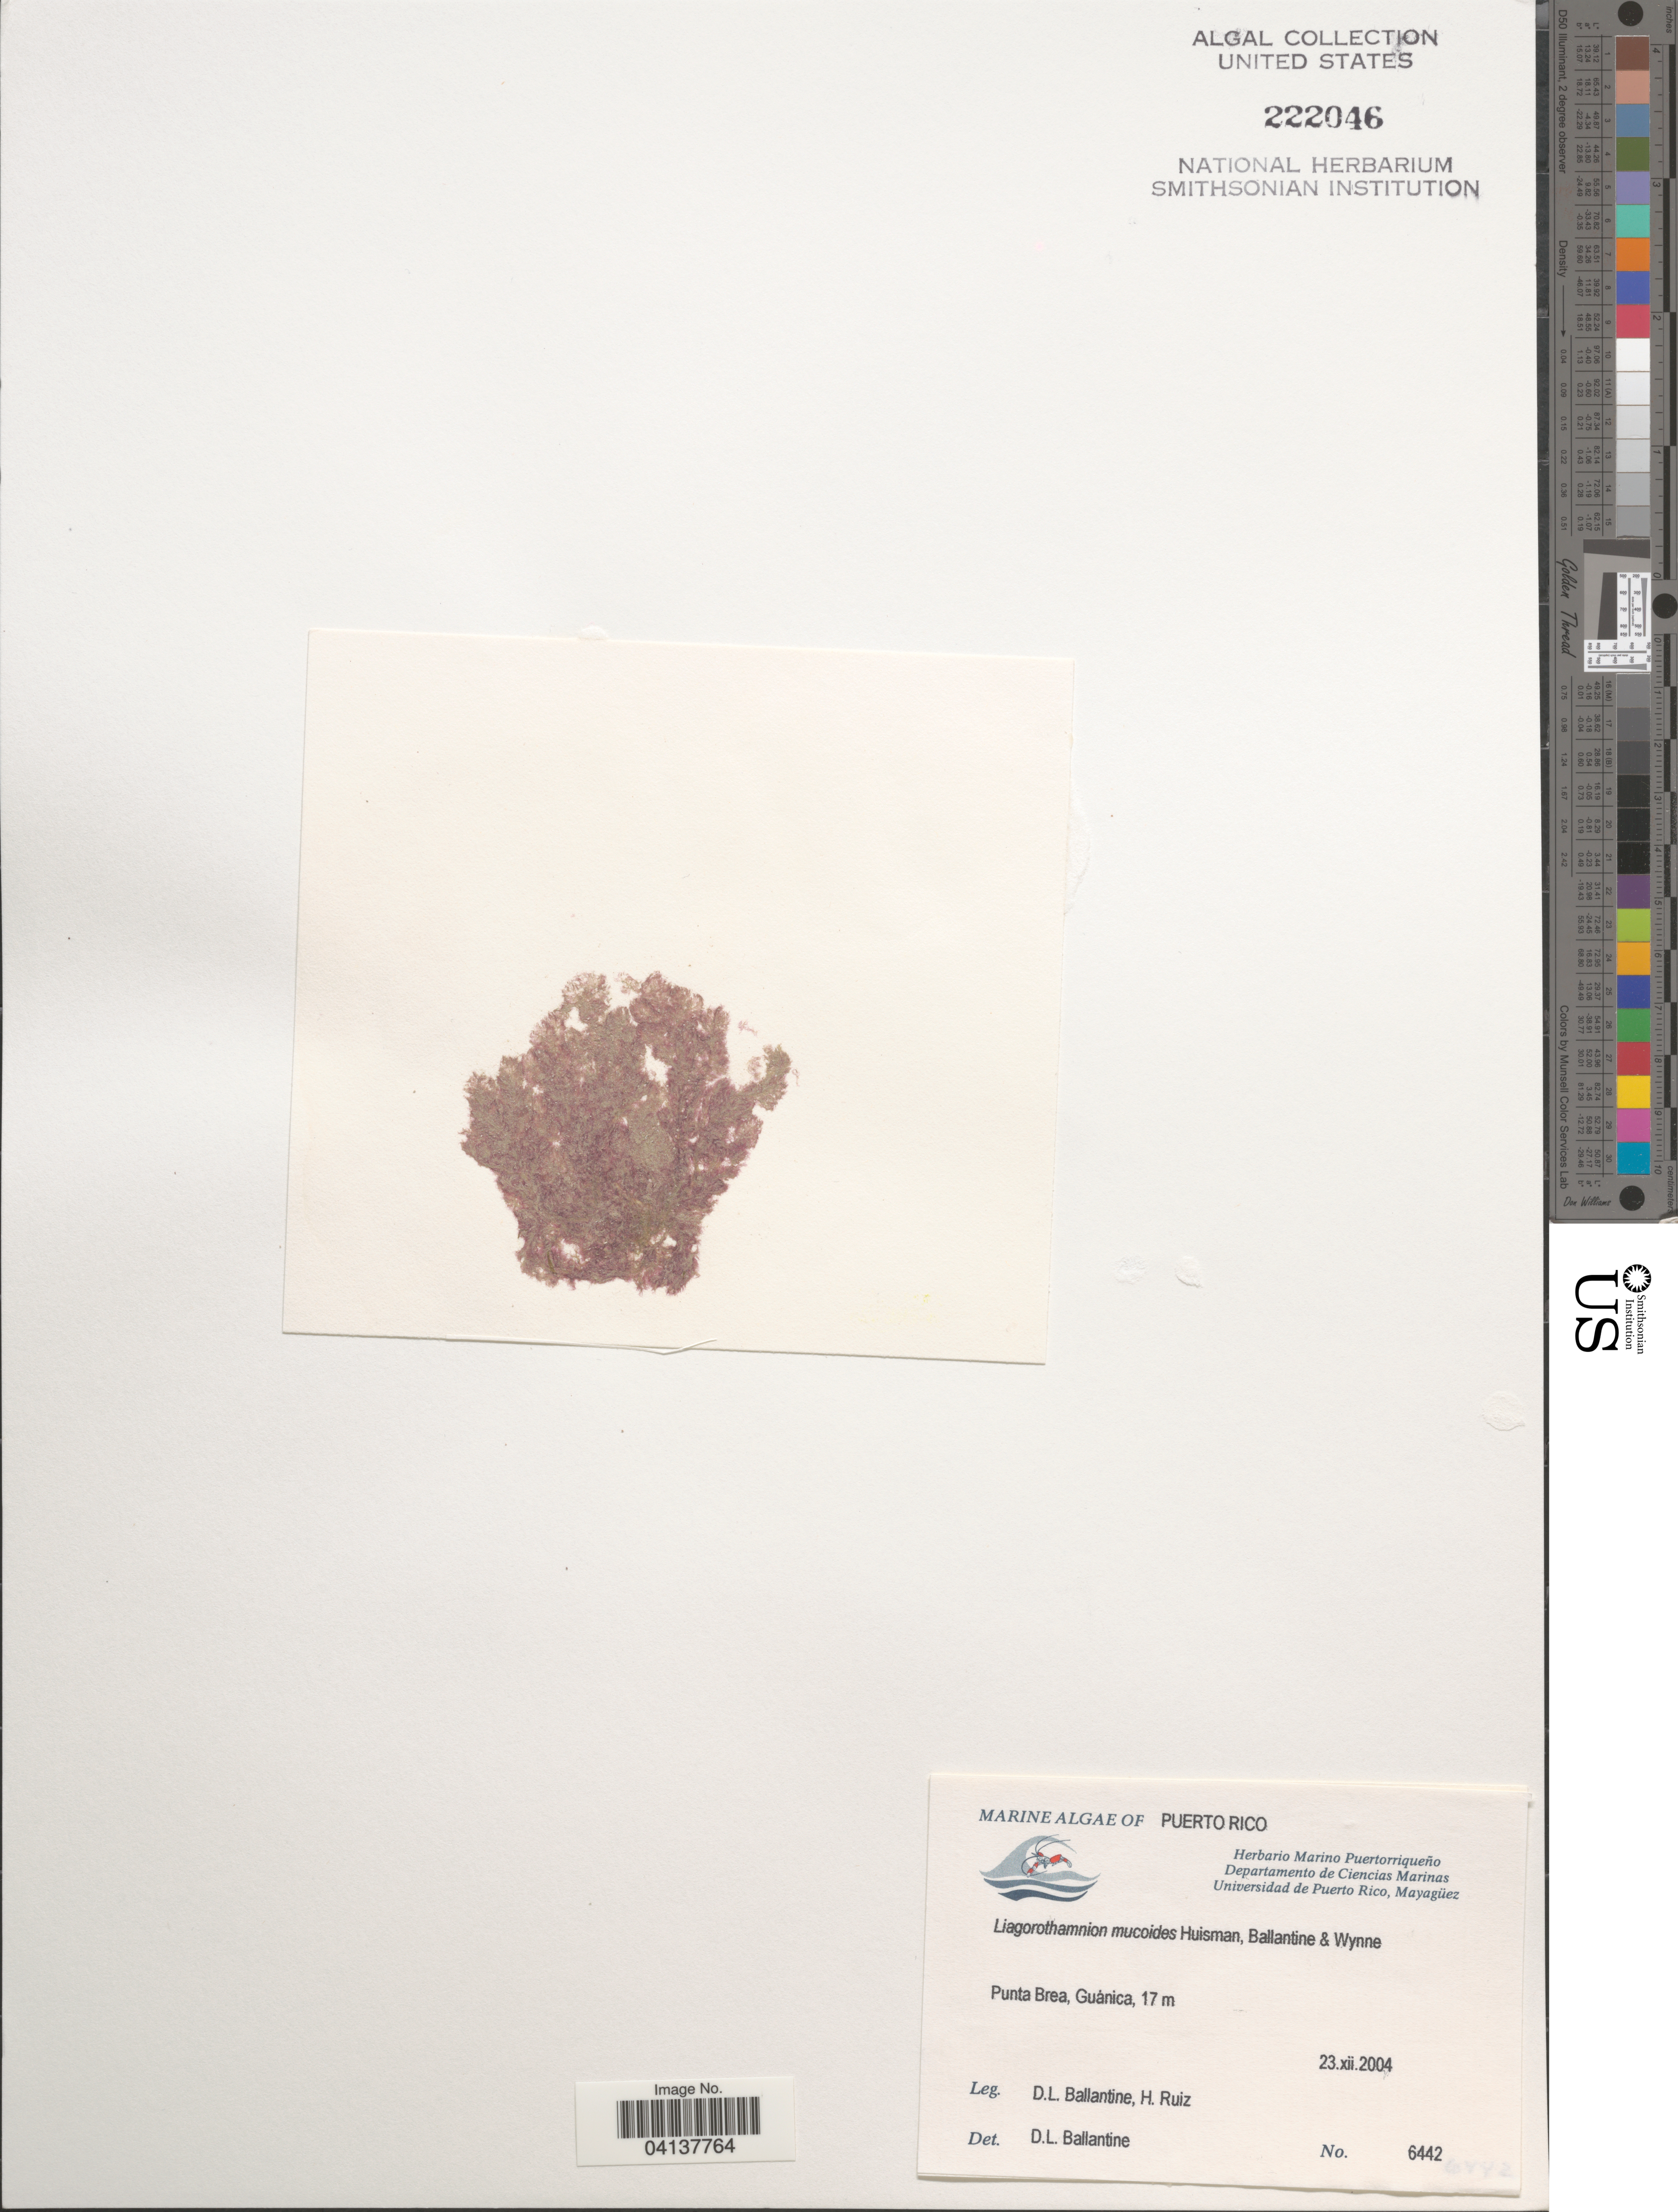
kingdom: Plantae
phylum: Rhodophyta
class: Florideophyceae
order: Ceramiales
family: Ceramiaceae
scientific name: Liagorothamnion mucoides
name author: Huisman et al.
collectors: D.L. Ballantine & H. Ruiz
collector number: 6442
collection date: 2004-12-23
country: Puerto Rico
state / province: Guánica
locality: Punta Brea.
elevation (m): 17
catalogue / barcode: US 222046